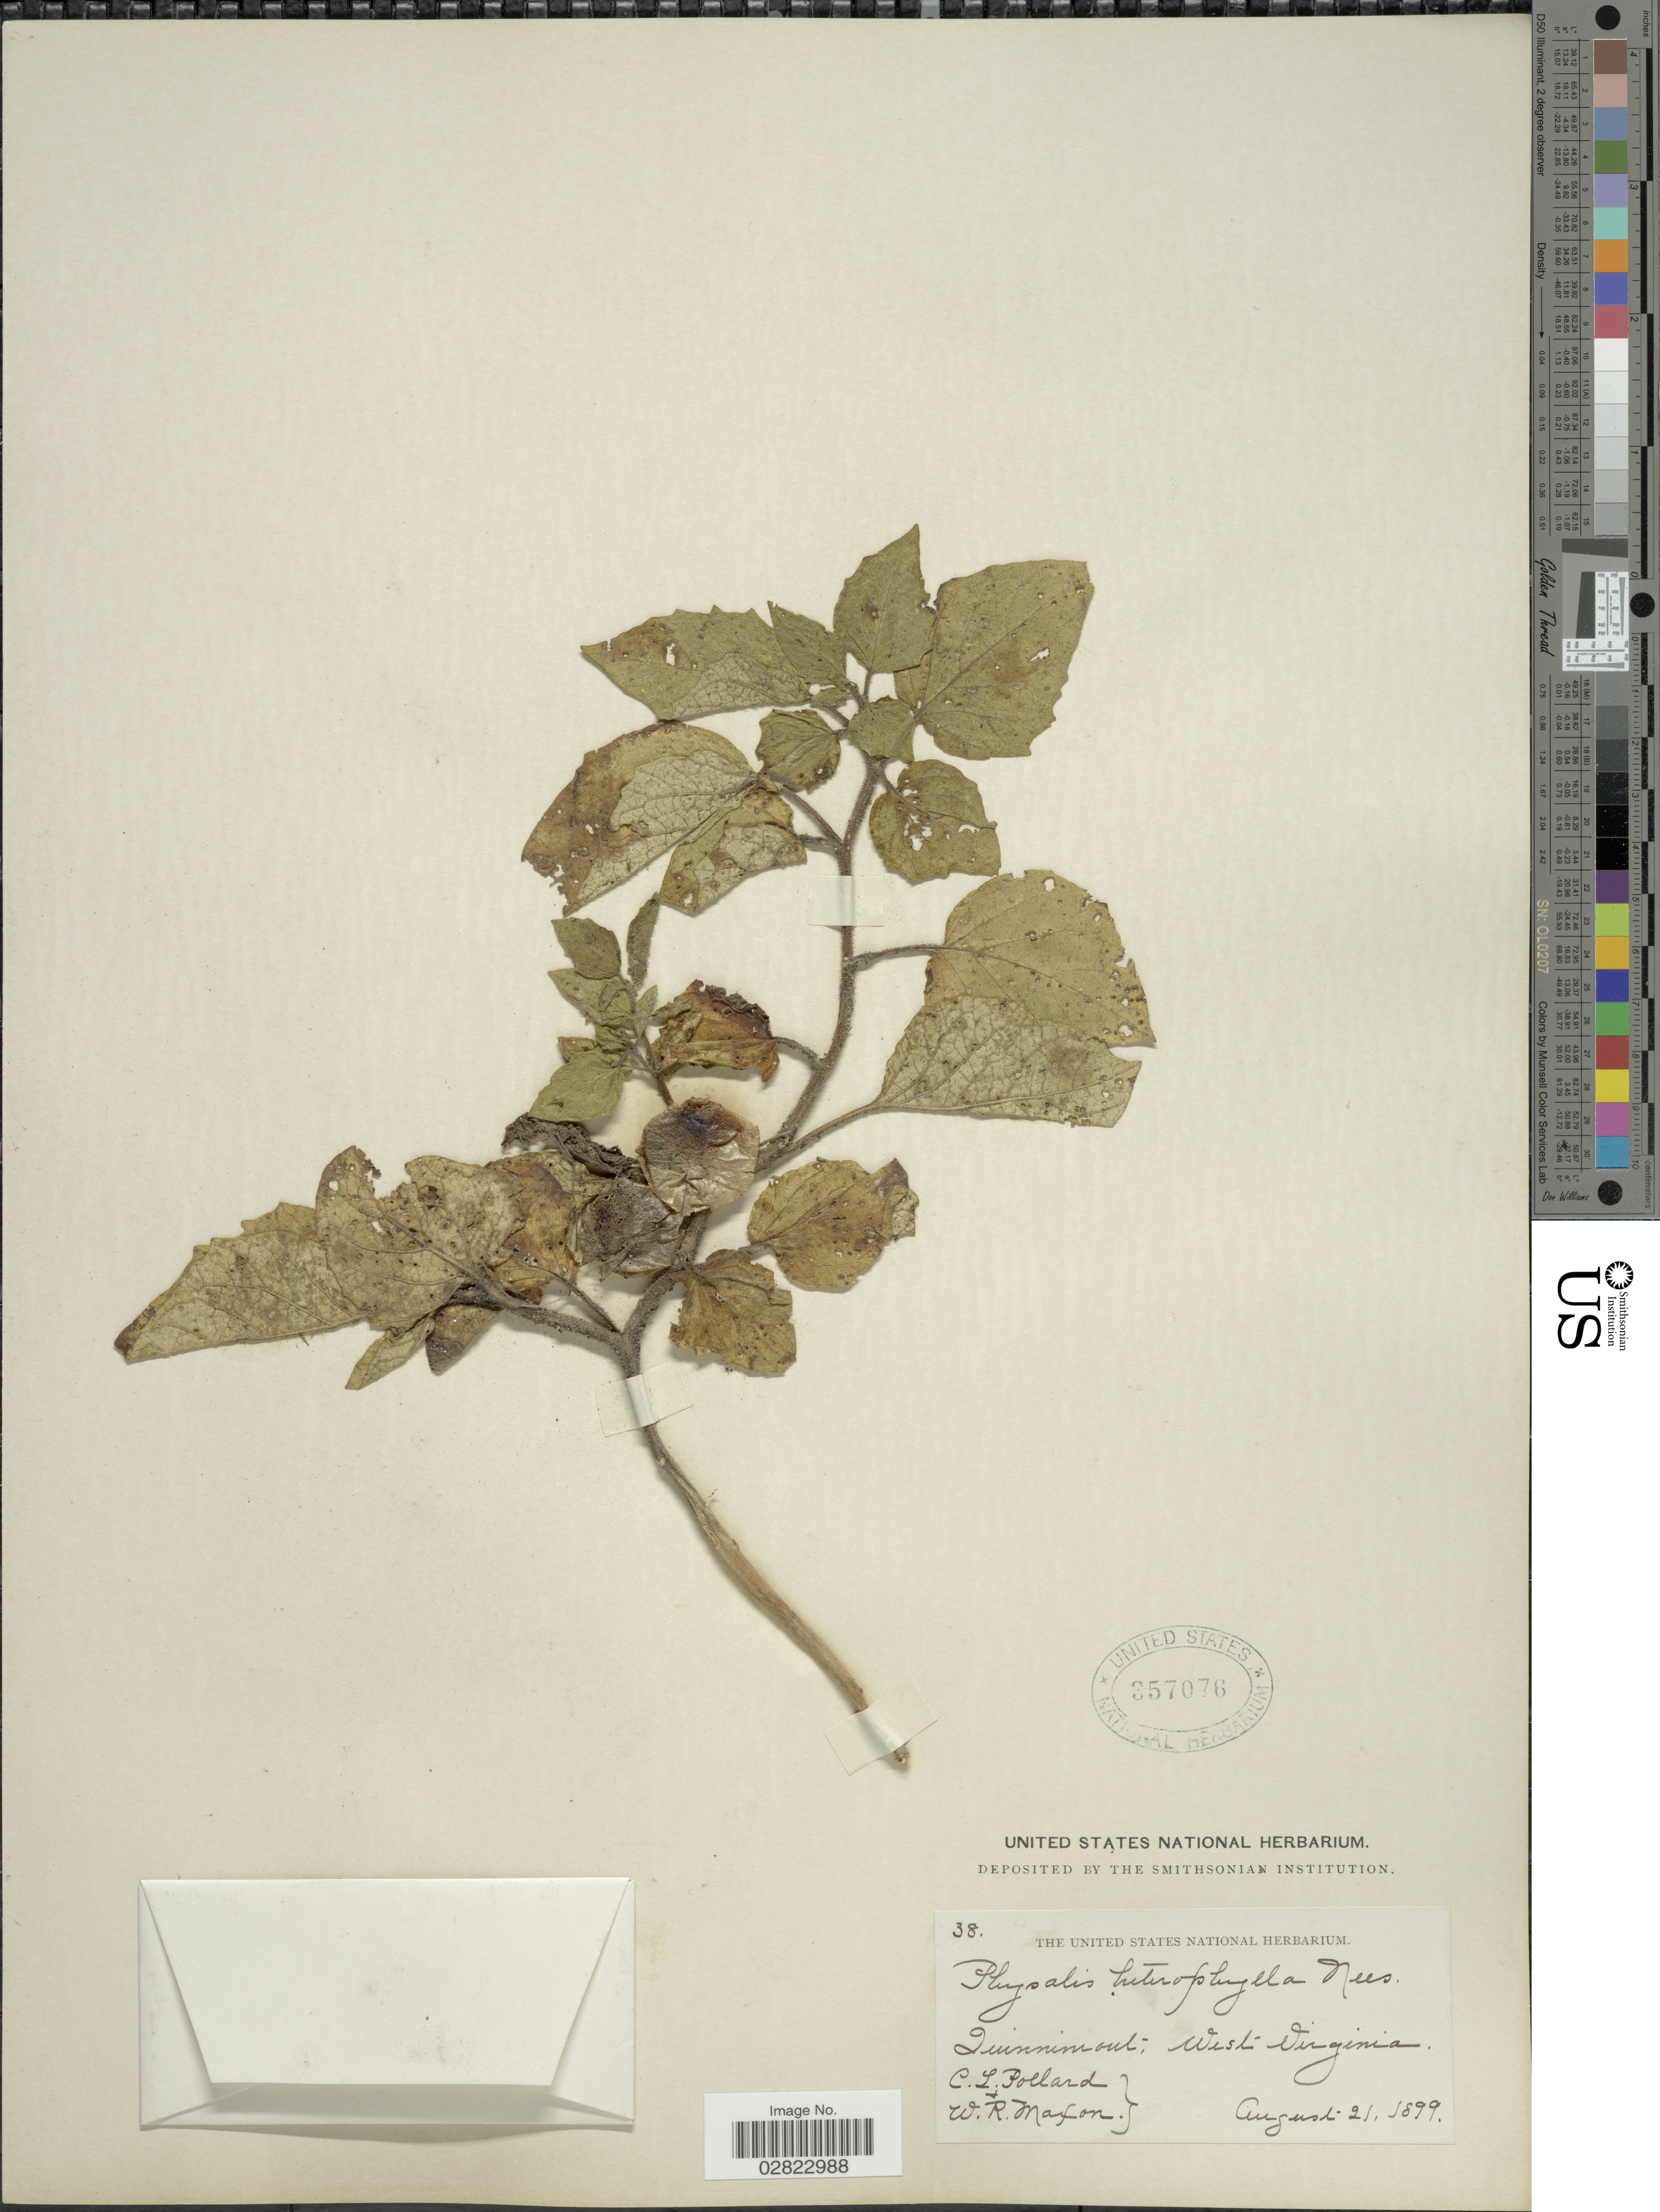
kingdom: Plantae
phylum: Tracheophyta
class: Magnoliopsida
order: Solanales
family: Solanaceae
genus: Physalis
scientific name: Physalis ambigua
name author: (A. Gray) Britton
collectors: C. L. Pollard & W. R. Maxon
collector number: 38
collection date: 1899-08-21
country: United States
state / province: West Virginia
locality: Quinnimont.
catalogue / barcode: US 357076